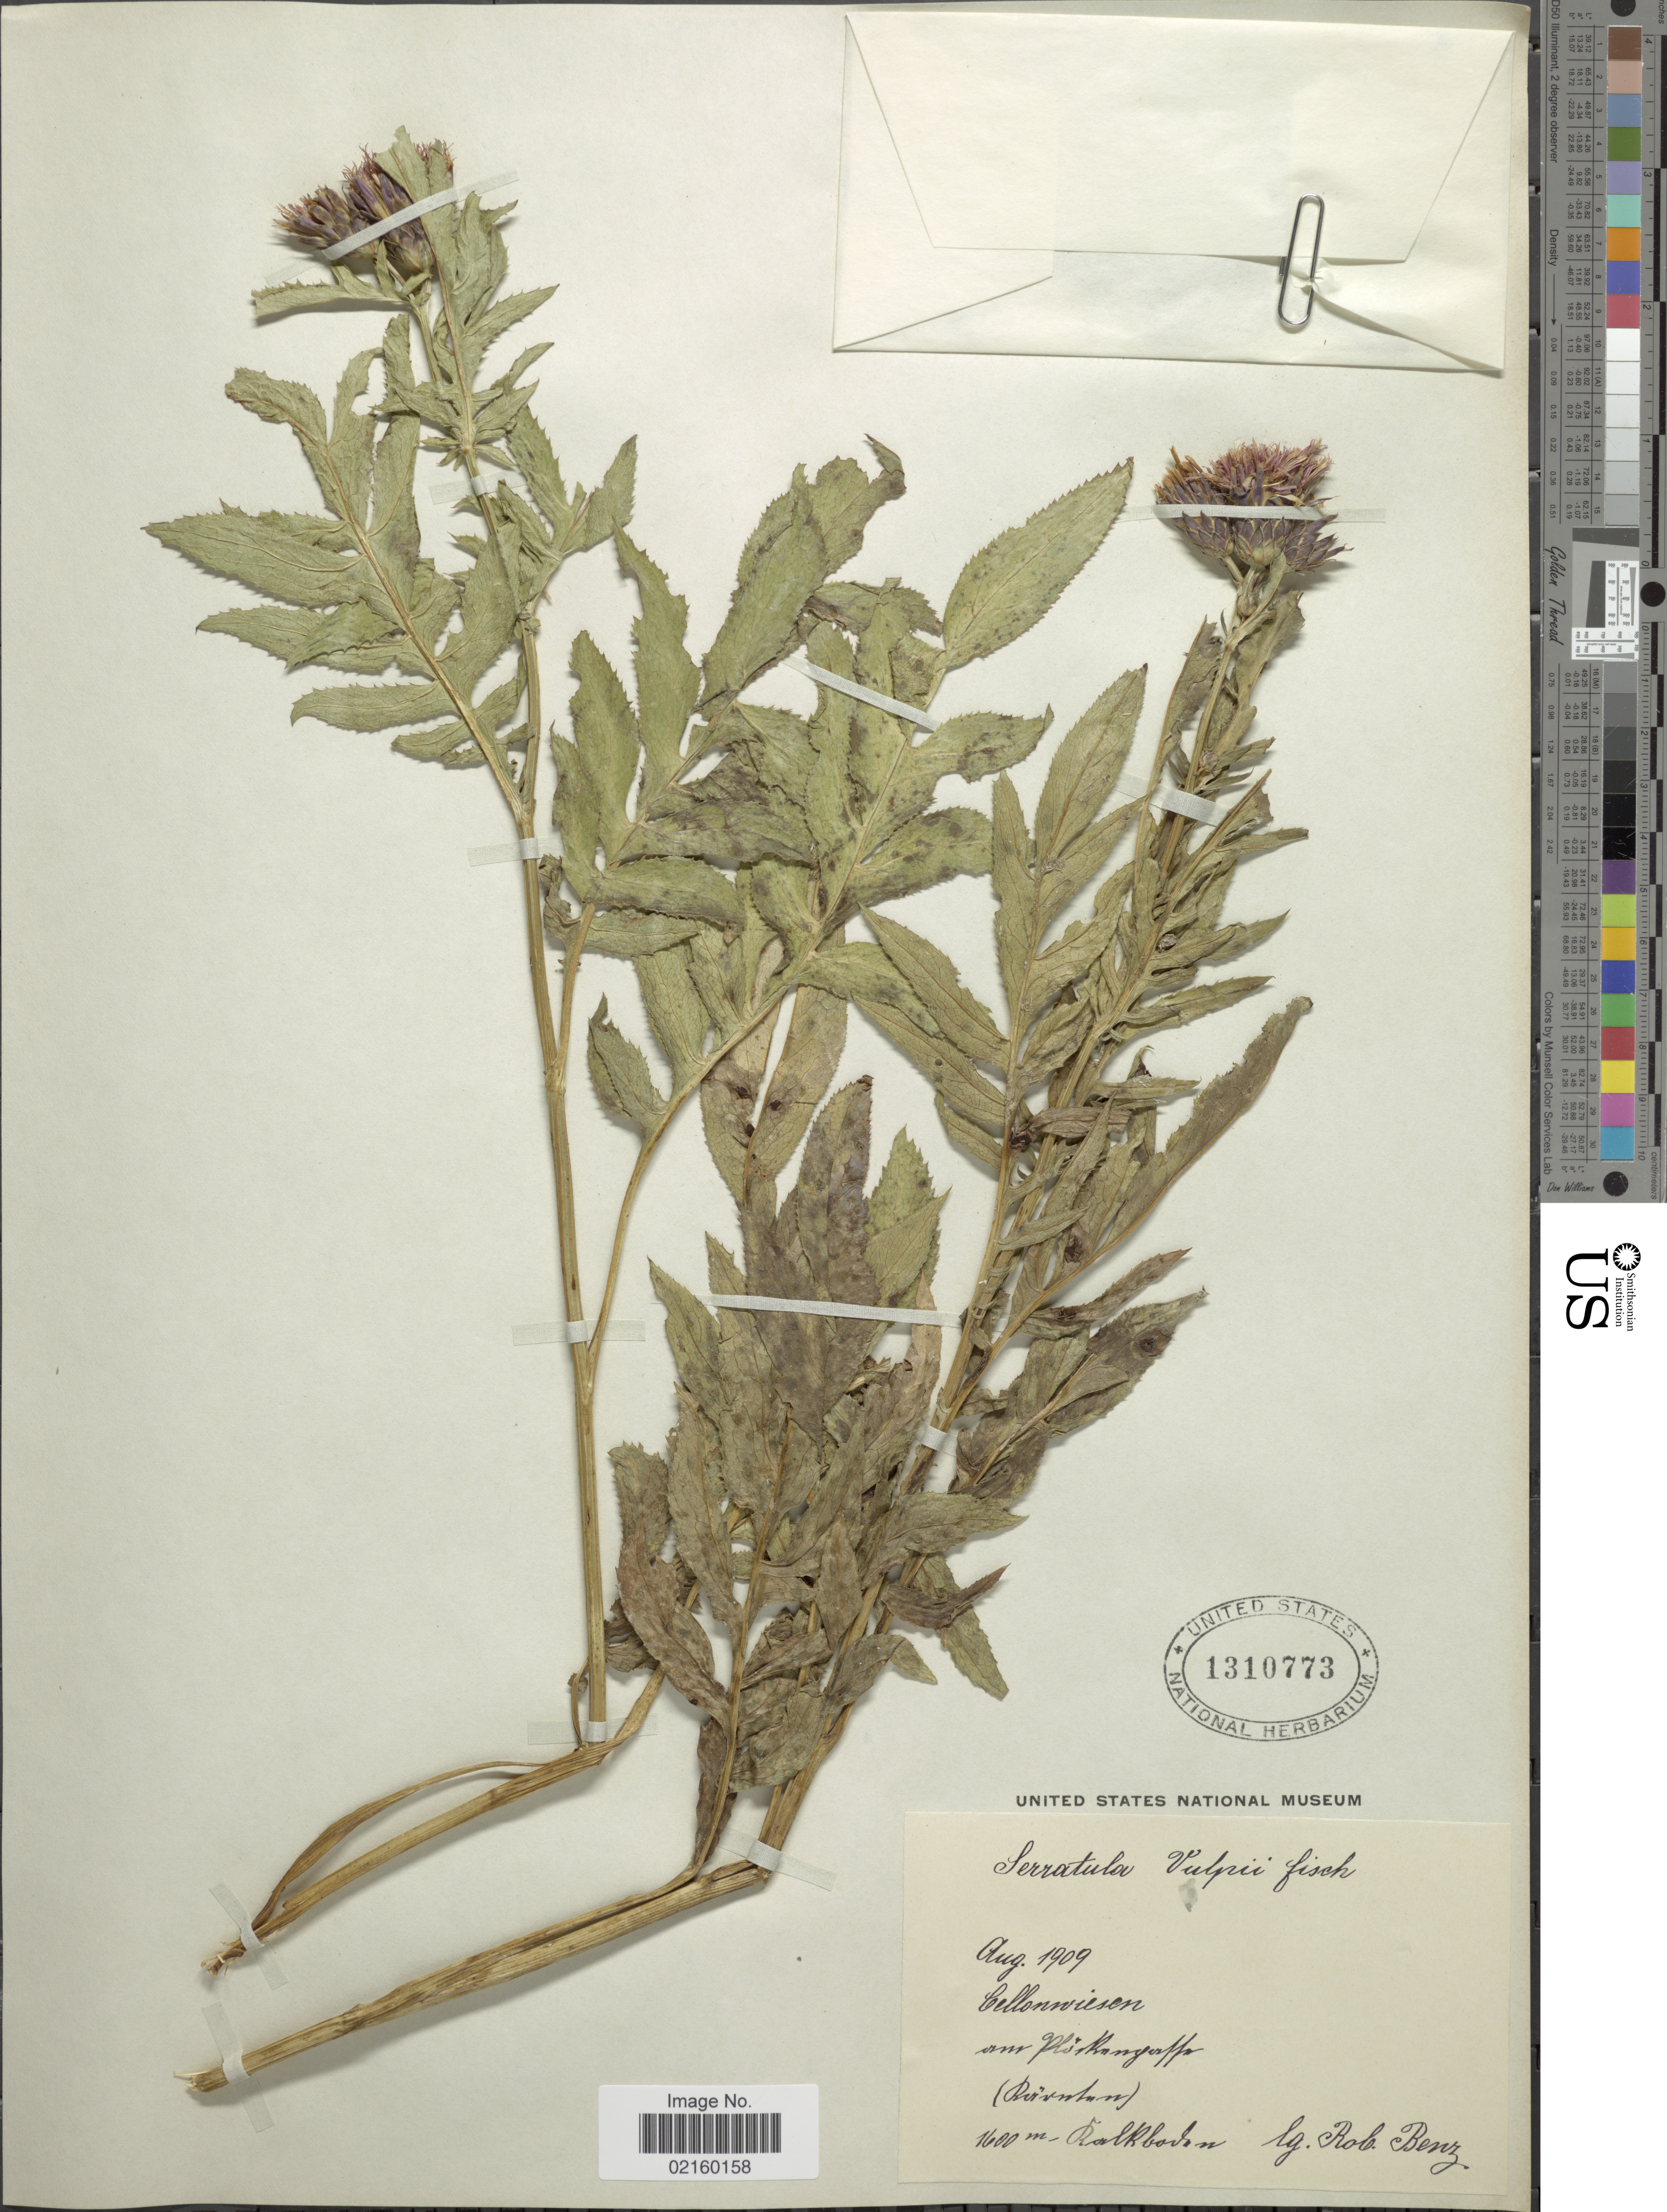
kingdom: Plantae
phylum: Tracheophyta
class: Magnoliopsida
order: Asterales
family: Asteraceae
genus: Serratula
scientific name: Serratula tinctoria subsp. monticola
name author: (Boreau) Berher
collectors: R. Benz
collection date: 1909-08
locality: X, Kalkbodem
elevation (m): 1600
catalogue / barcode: US 1310773